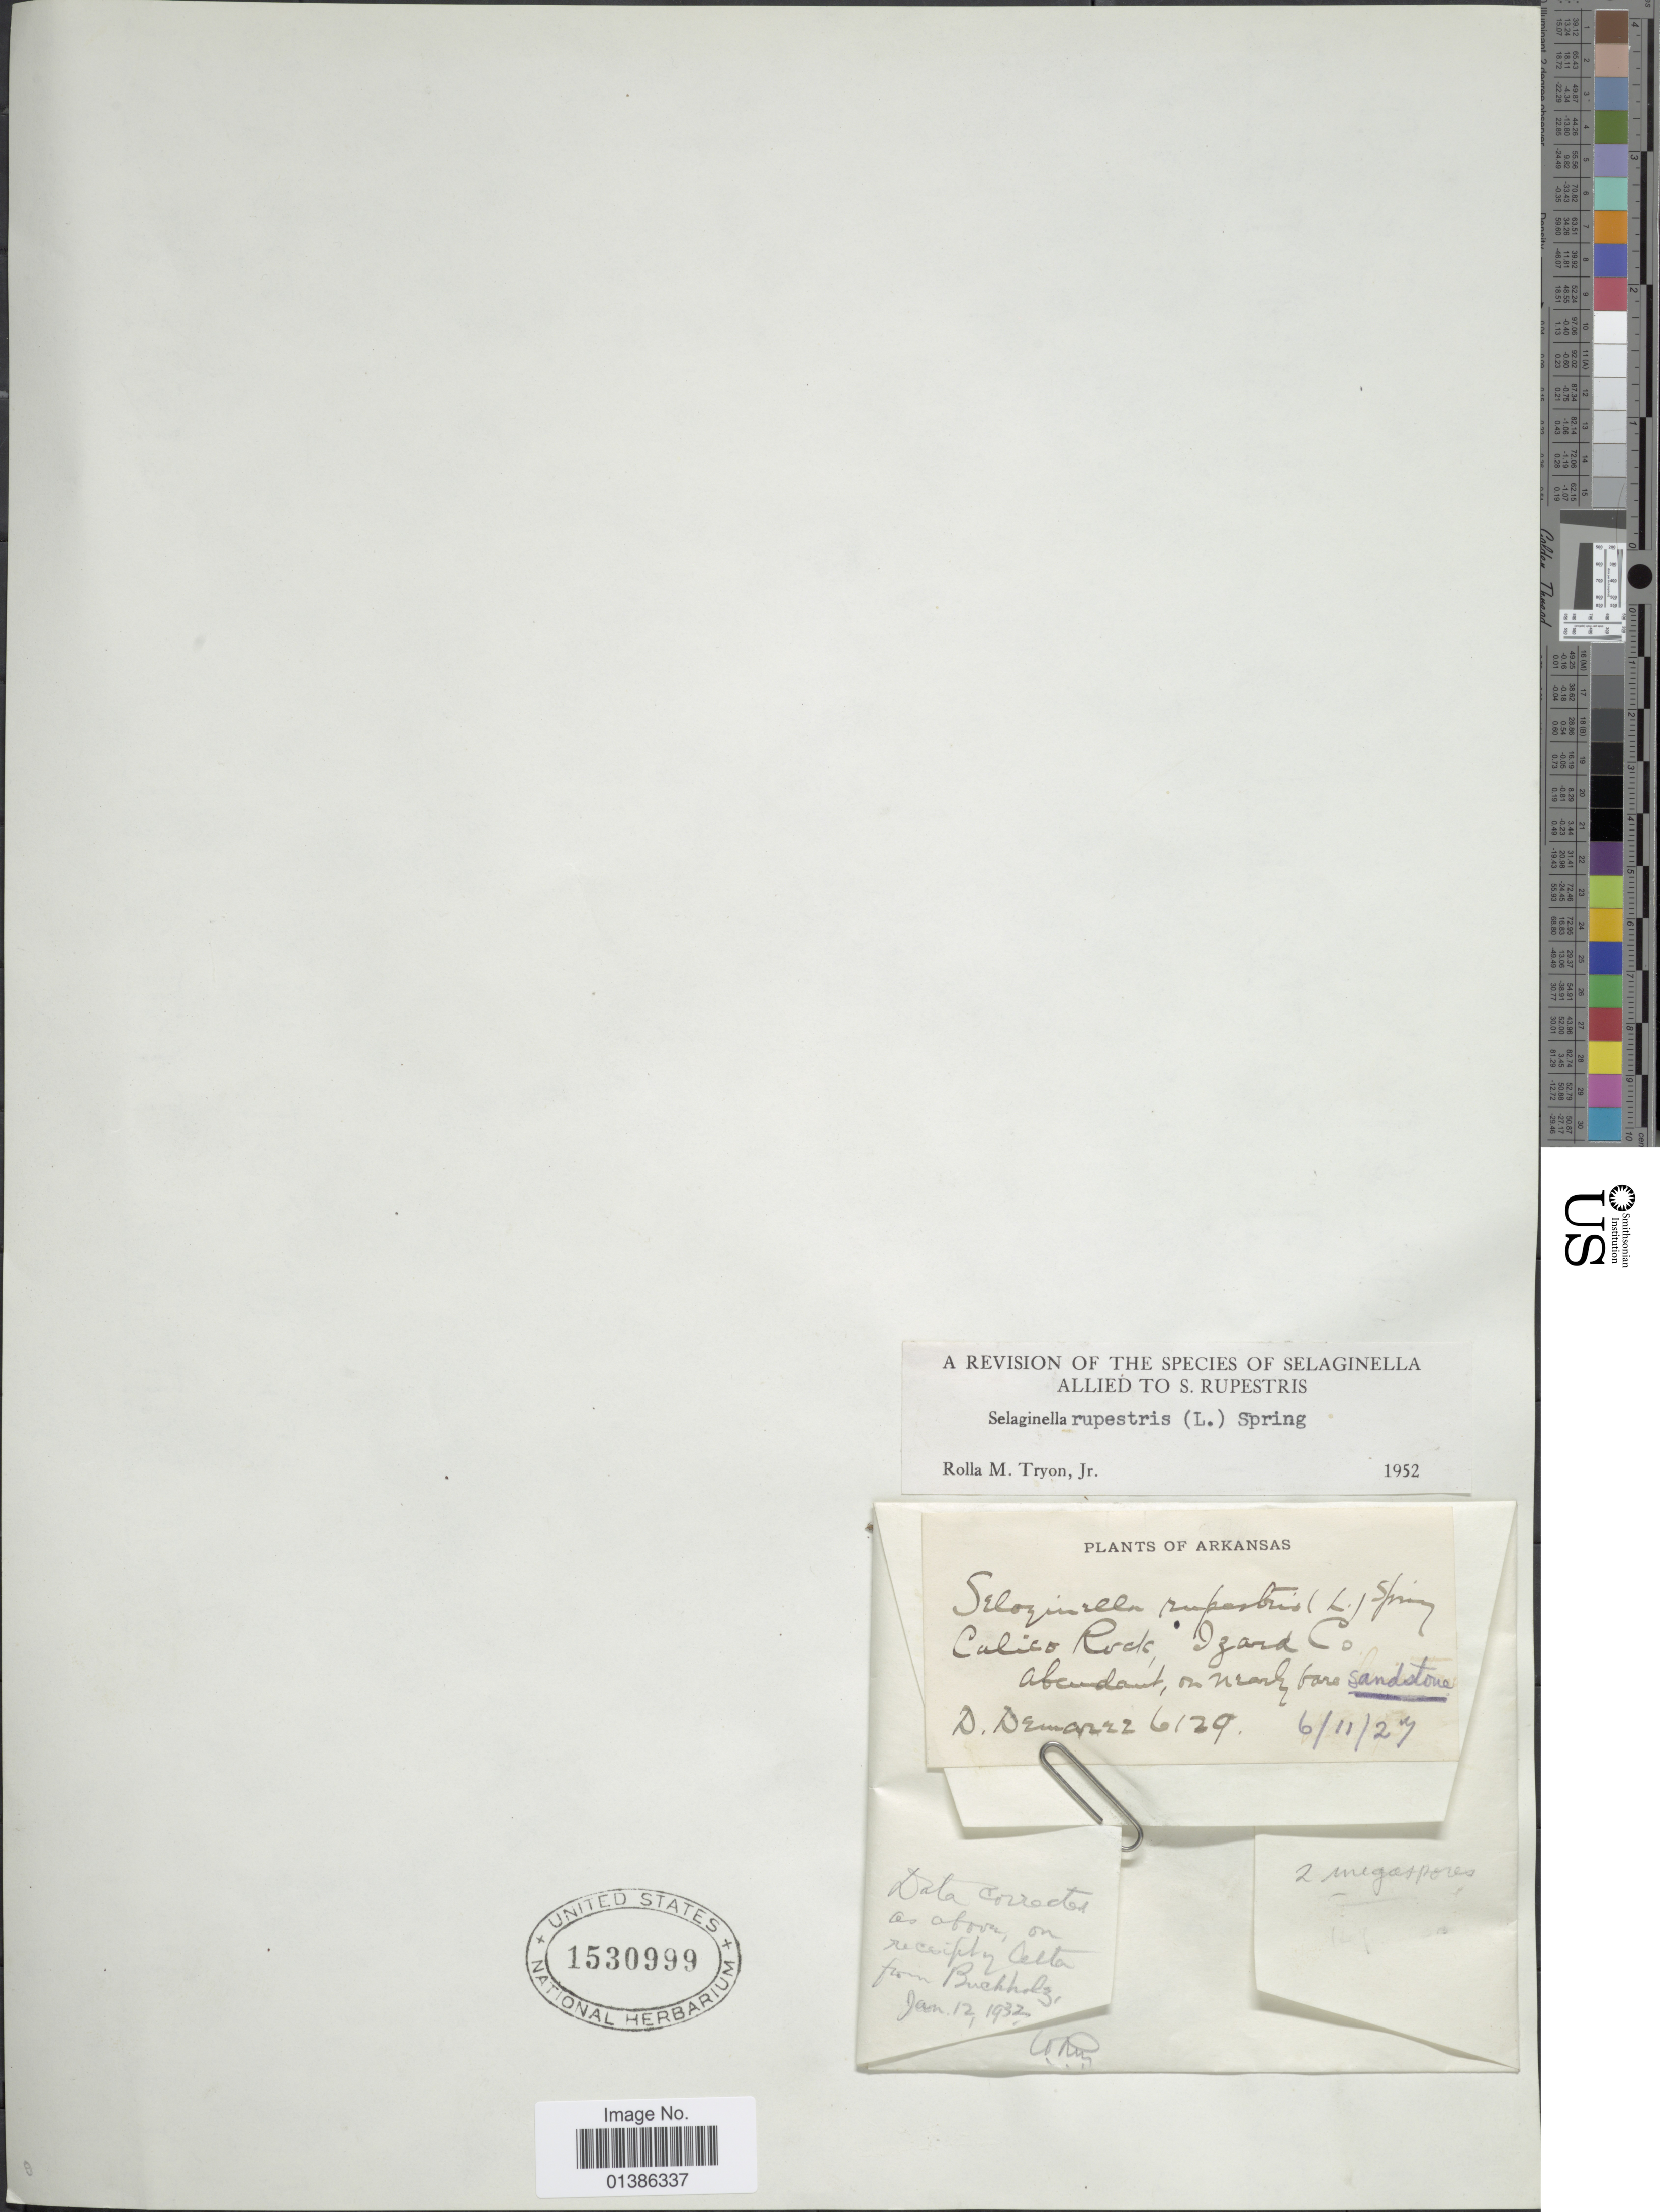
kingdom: Plantae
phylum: Tracheophyta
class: Lycopodiopsida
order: Selaginellales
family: Selaginellaceae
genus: Selaginella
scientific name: Selaginella rupestris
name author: (L.) Spring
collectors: D. Demaree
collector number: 6129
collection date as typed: Transcribed d/m/y: 11/6/27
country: United States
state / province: Arkansas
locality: Calico Rock, Izard Co.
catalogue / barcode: US 1530999